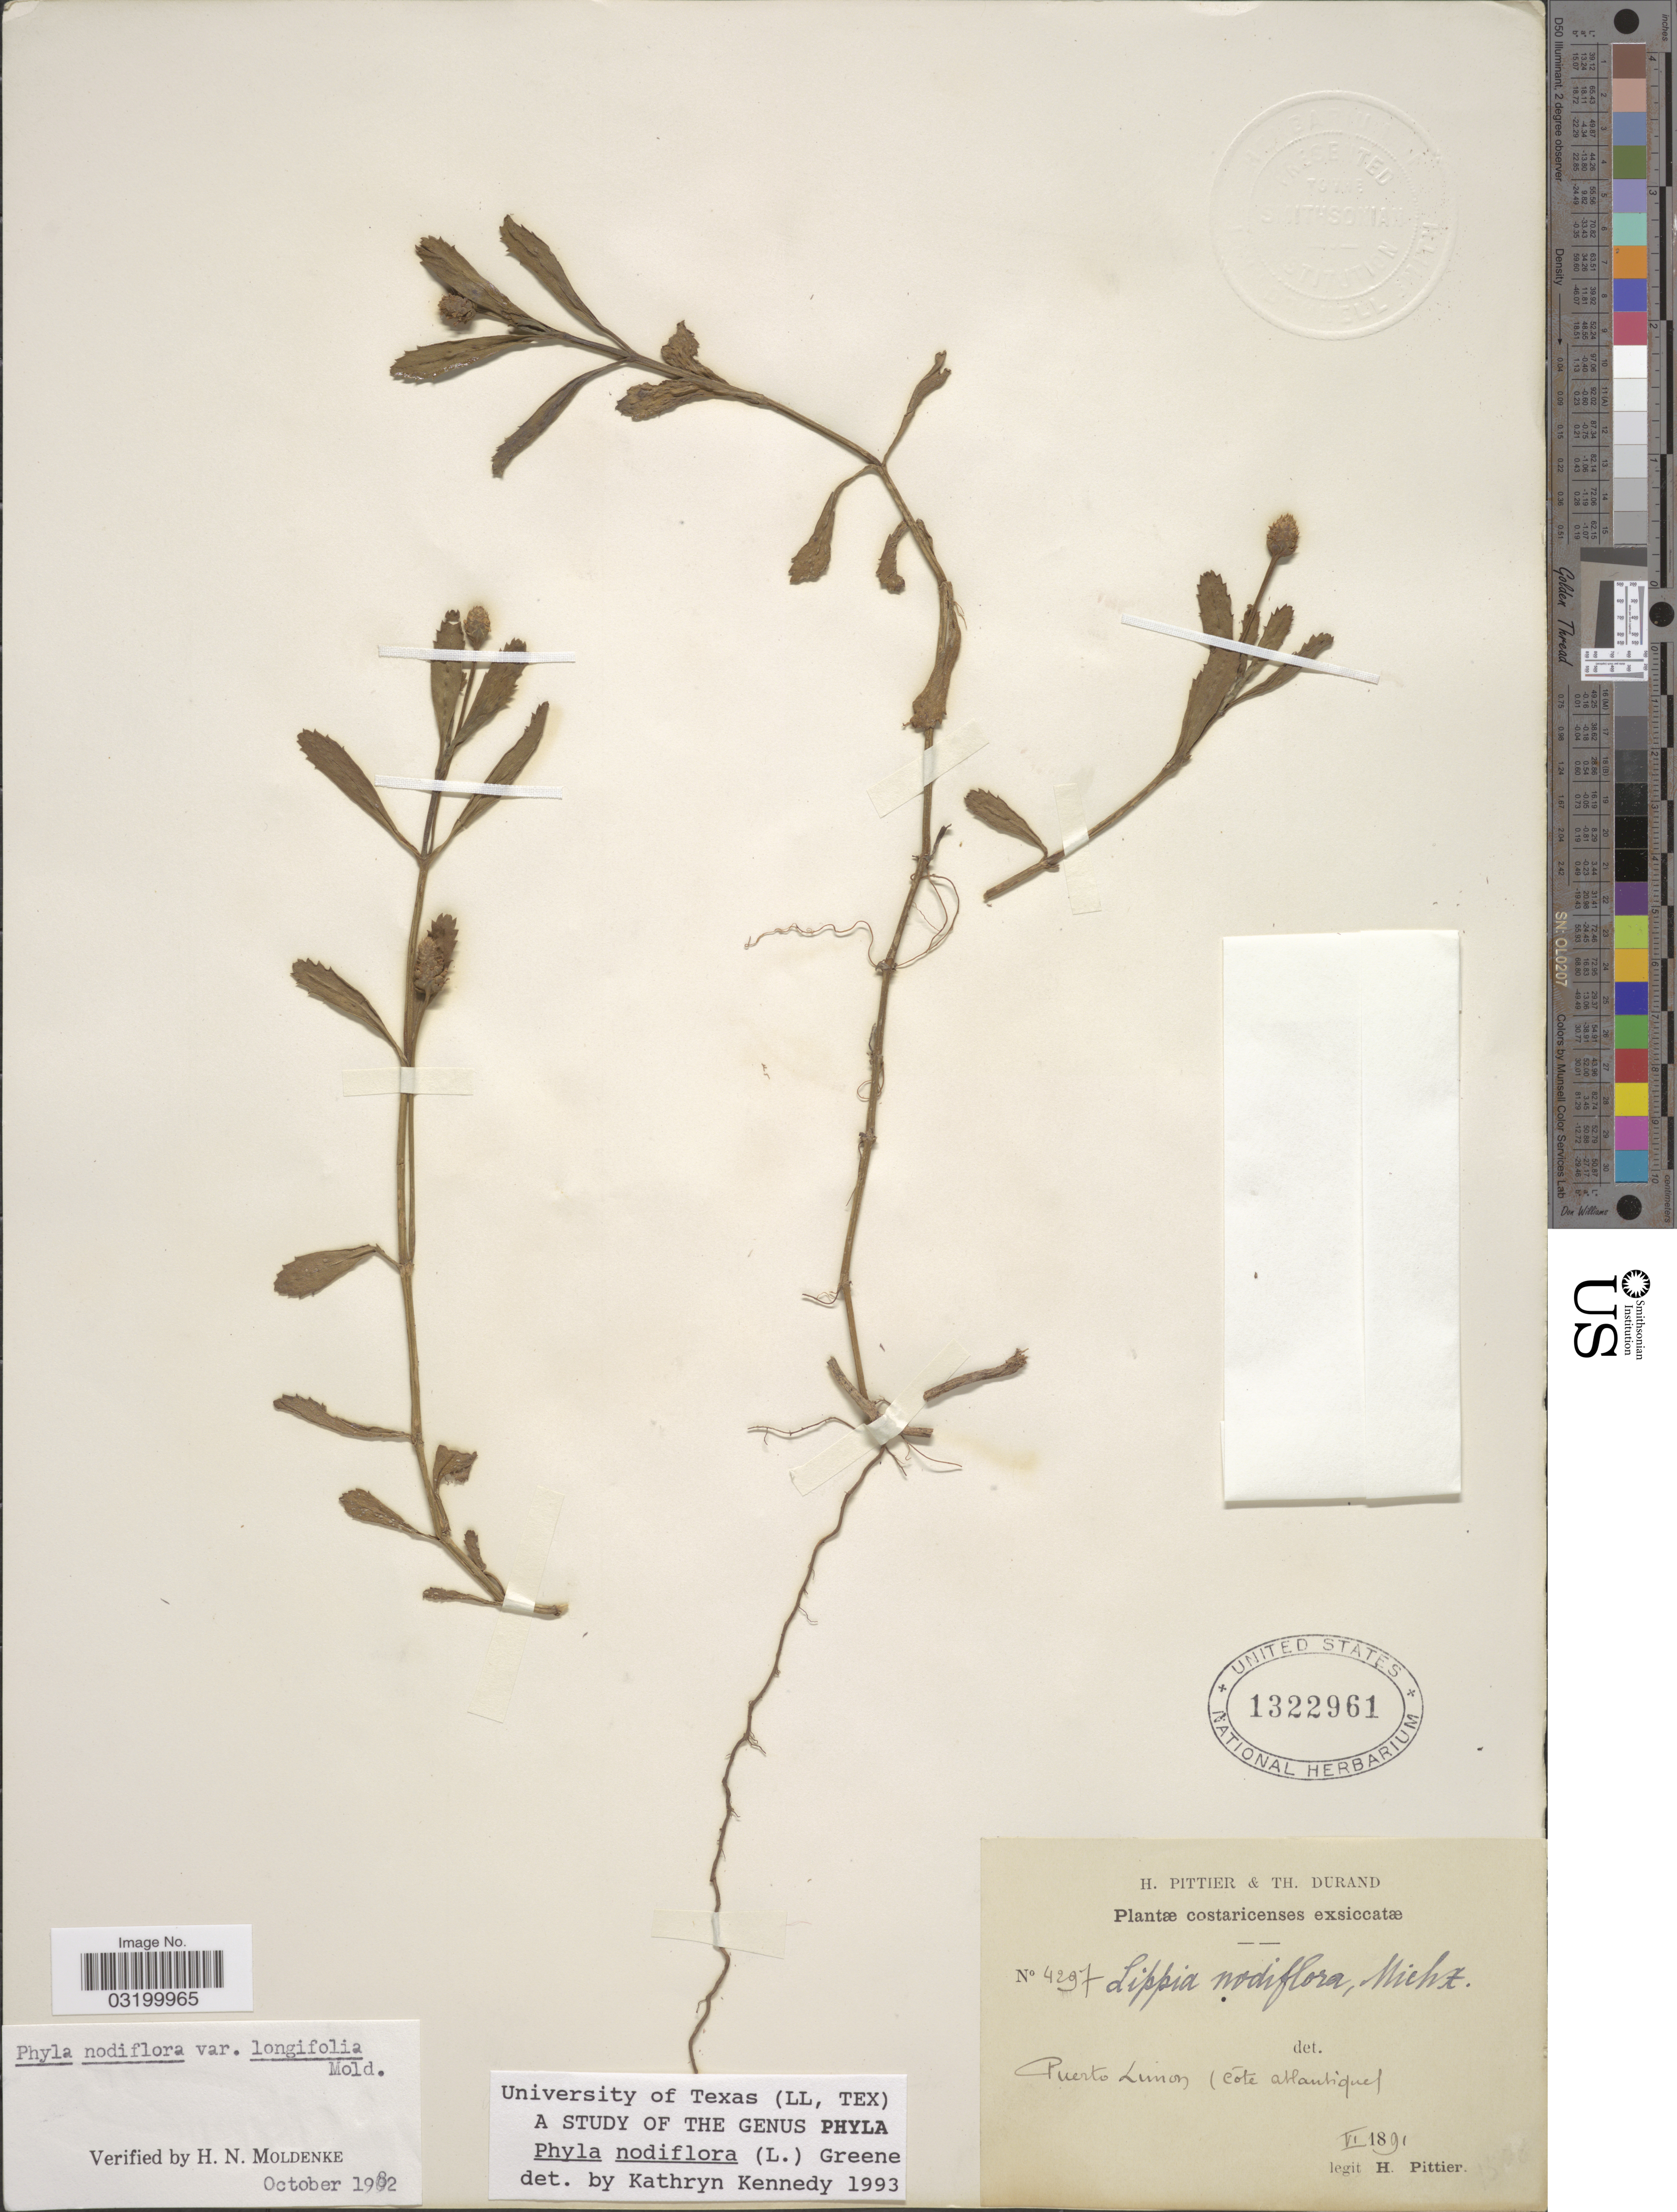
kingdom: Plantae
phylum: Tracheophyta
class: Magnoliopsida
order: Lamiales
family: Verbenaceae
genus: Phyla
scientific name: Phyla nodiflora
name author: (L.) Greene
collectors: H. F. Pittier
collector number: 4297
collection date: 1891-06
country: Costa Rica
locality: Puerto Limos (côte atlantique).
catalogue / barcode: US 1322961